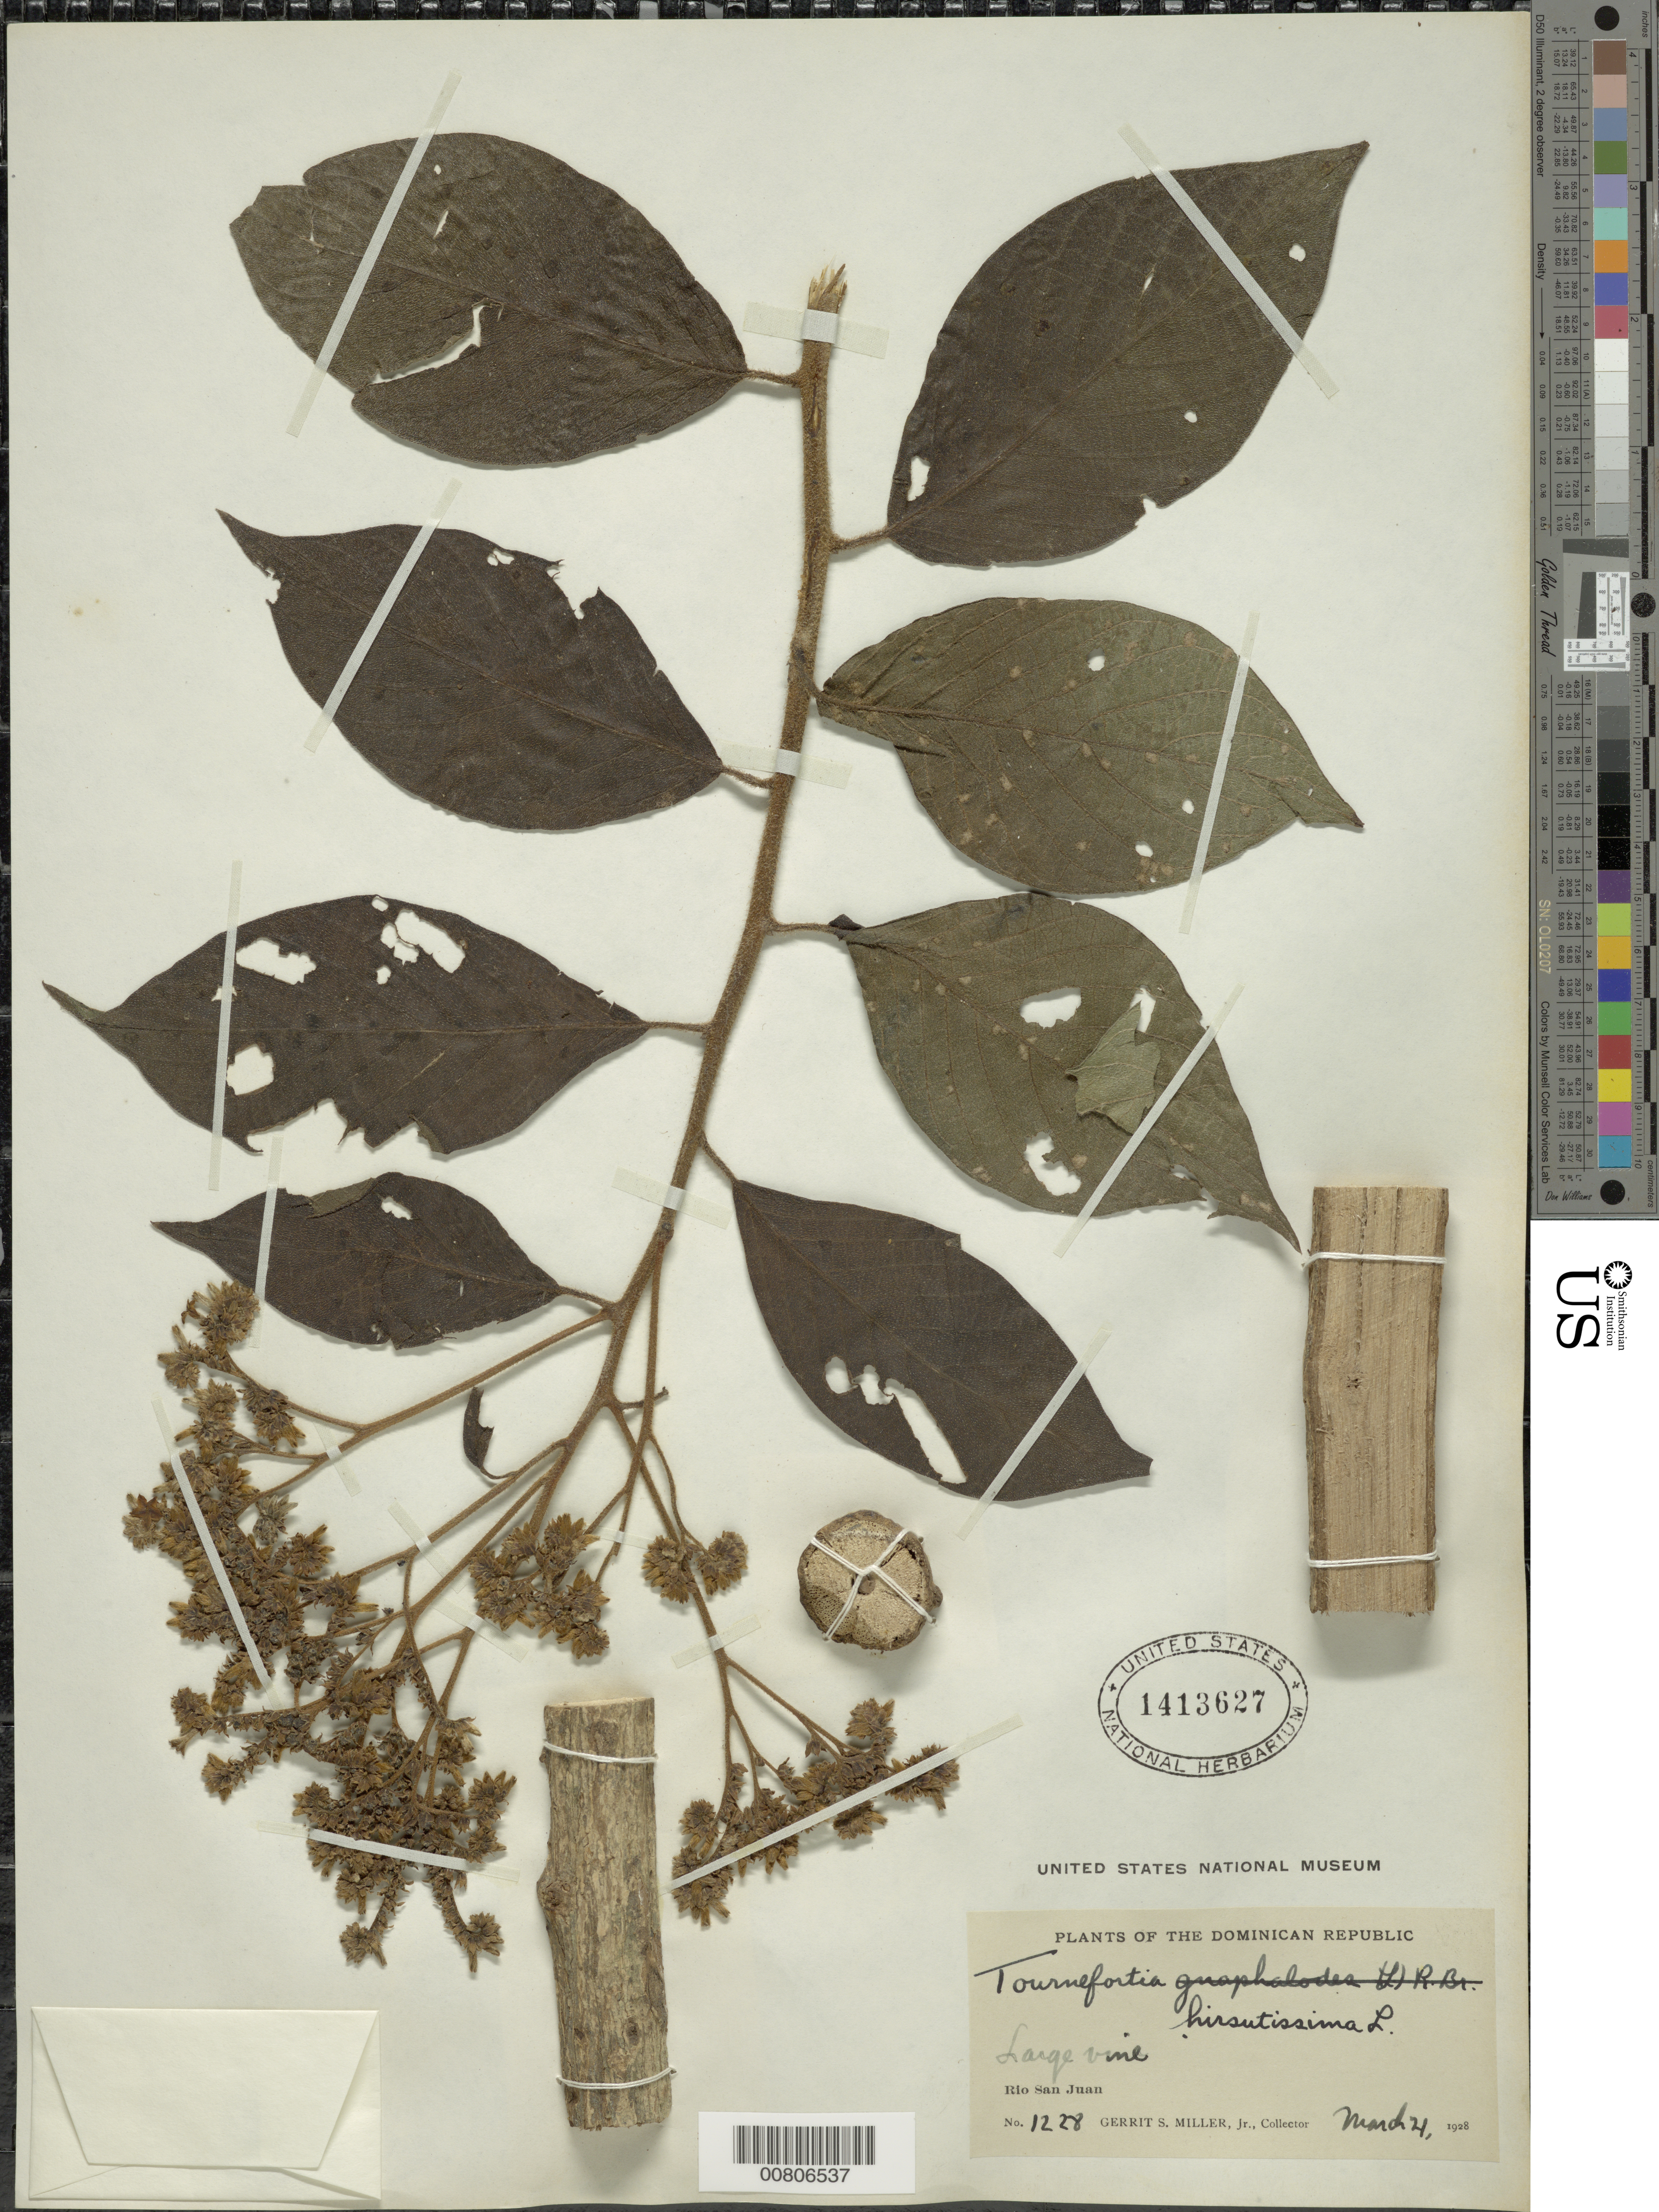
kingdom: Plantae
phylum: Tracheophyta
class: Magnoliopsida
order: Boraginales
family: Heliotropiaceae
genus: Tournefortia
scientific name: Tournefortia hirsutissima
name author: L.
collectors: G. S. Miller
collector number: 1228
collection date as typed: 21 Mar 1928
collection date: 1928-03-21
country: Dominican Republic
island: Hispaniola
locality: Río San Juan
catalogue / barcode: US 1413627